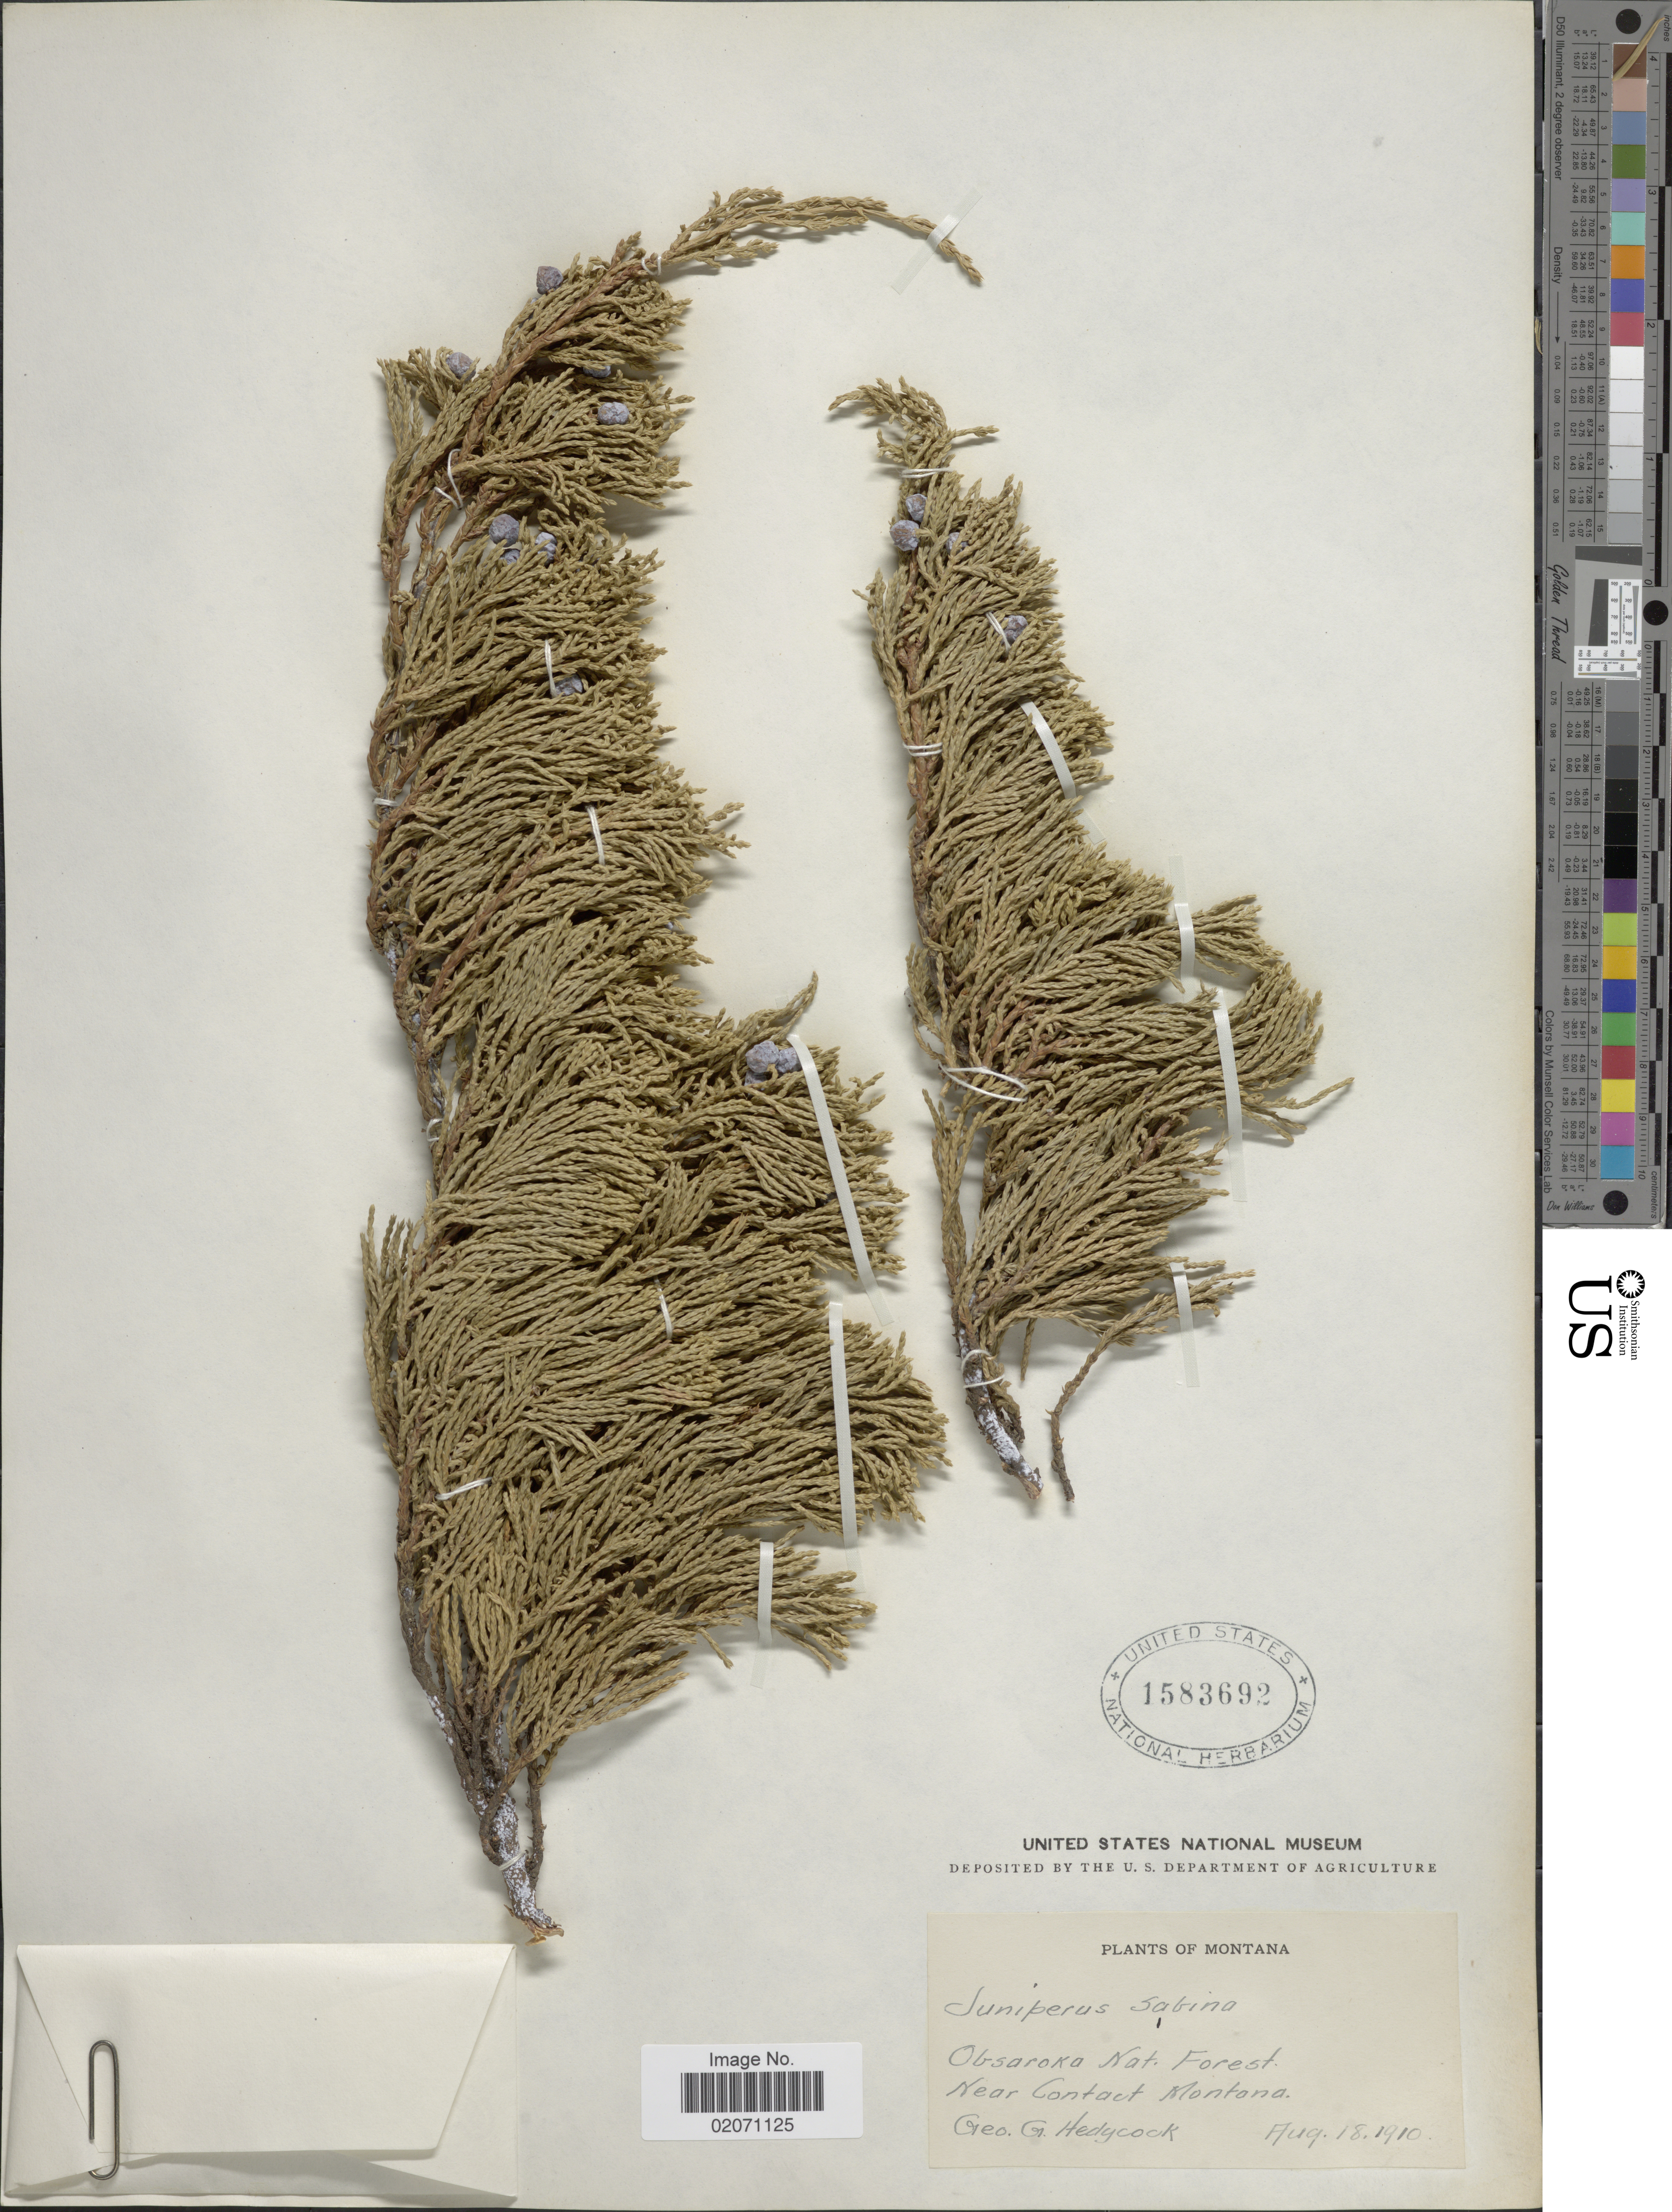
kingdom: Plantae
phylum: Tracheophyta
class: Pinopsida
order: Pinales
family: Cupressaceae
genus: Juniperus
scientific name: Juniperus horizontalis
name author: Moench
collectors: G. Hedycock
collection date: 1910-08-18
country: United States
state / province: Montana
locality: Obsaroka Nat. Forest, near Contact Montana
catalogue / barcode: US 1583692